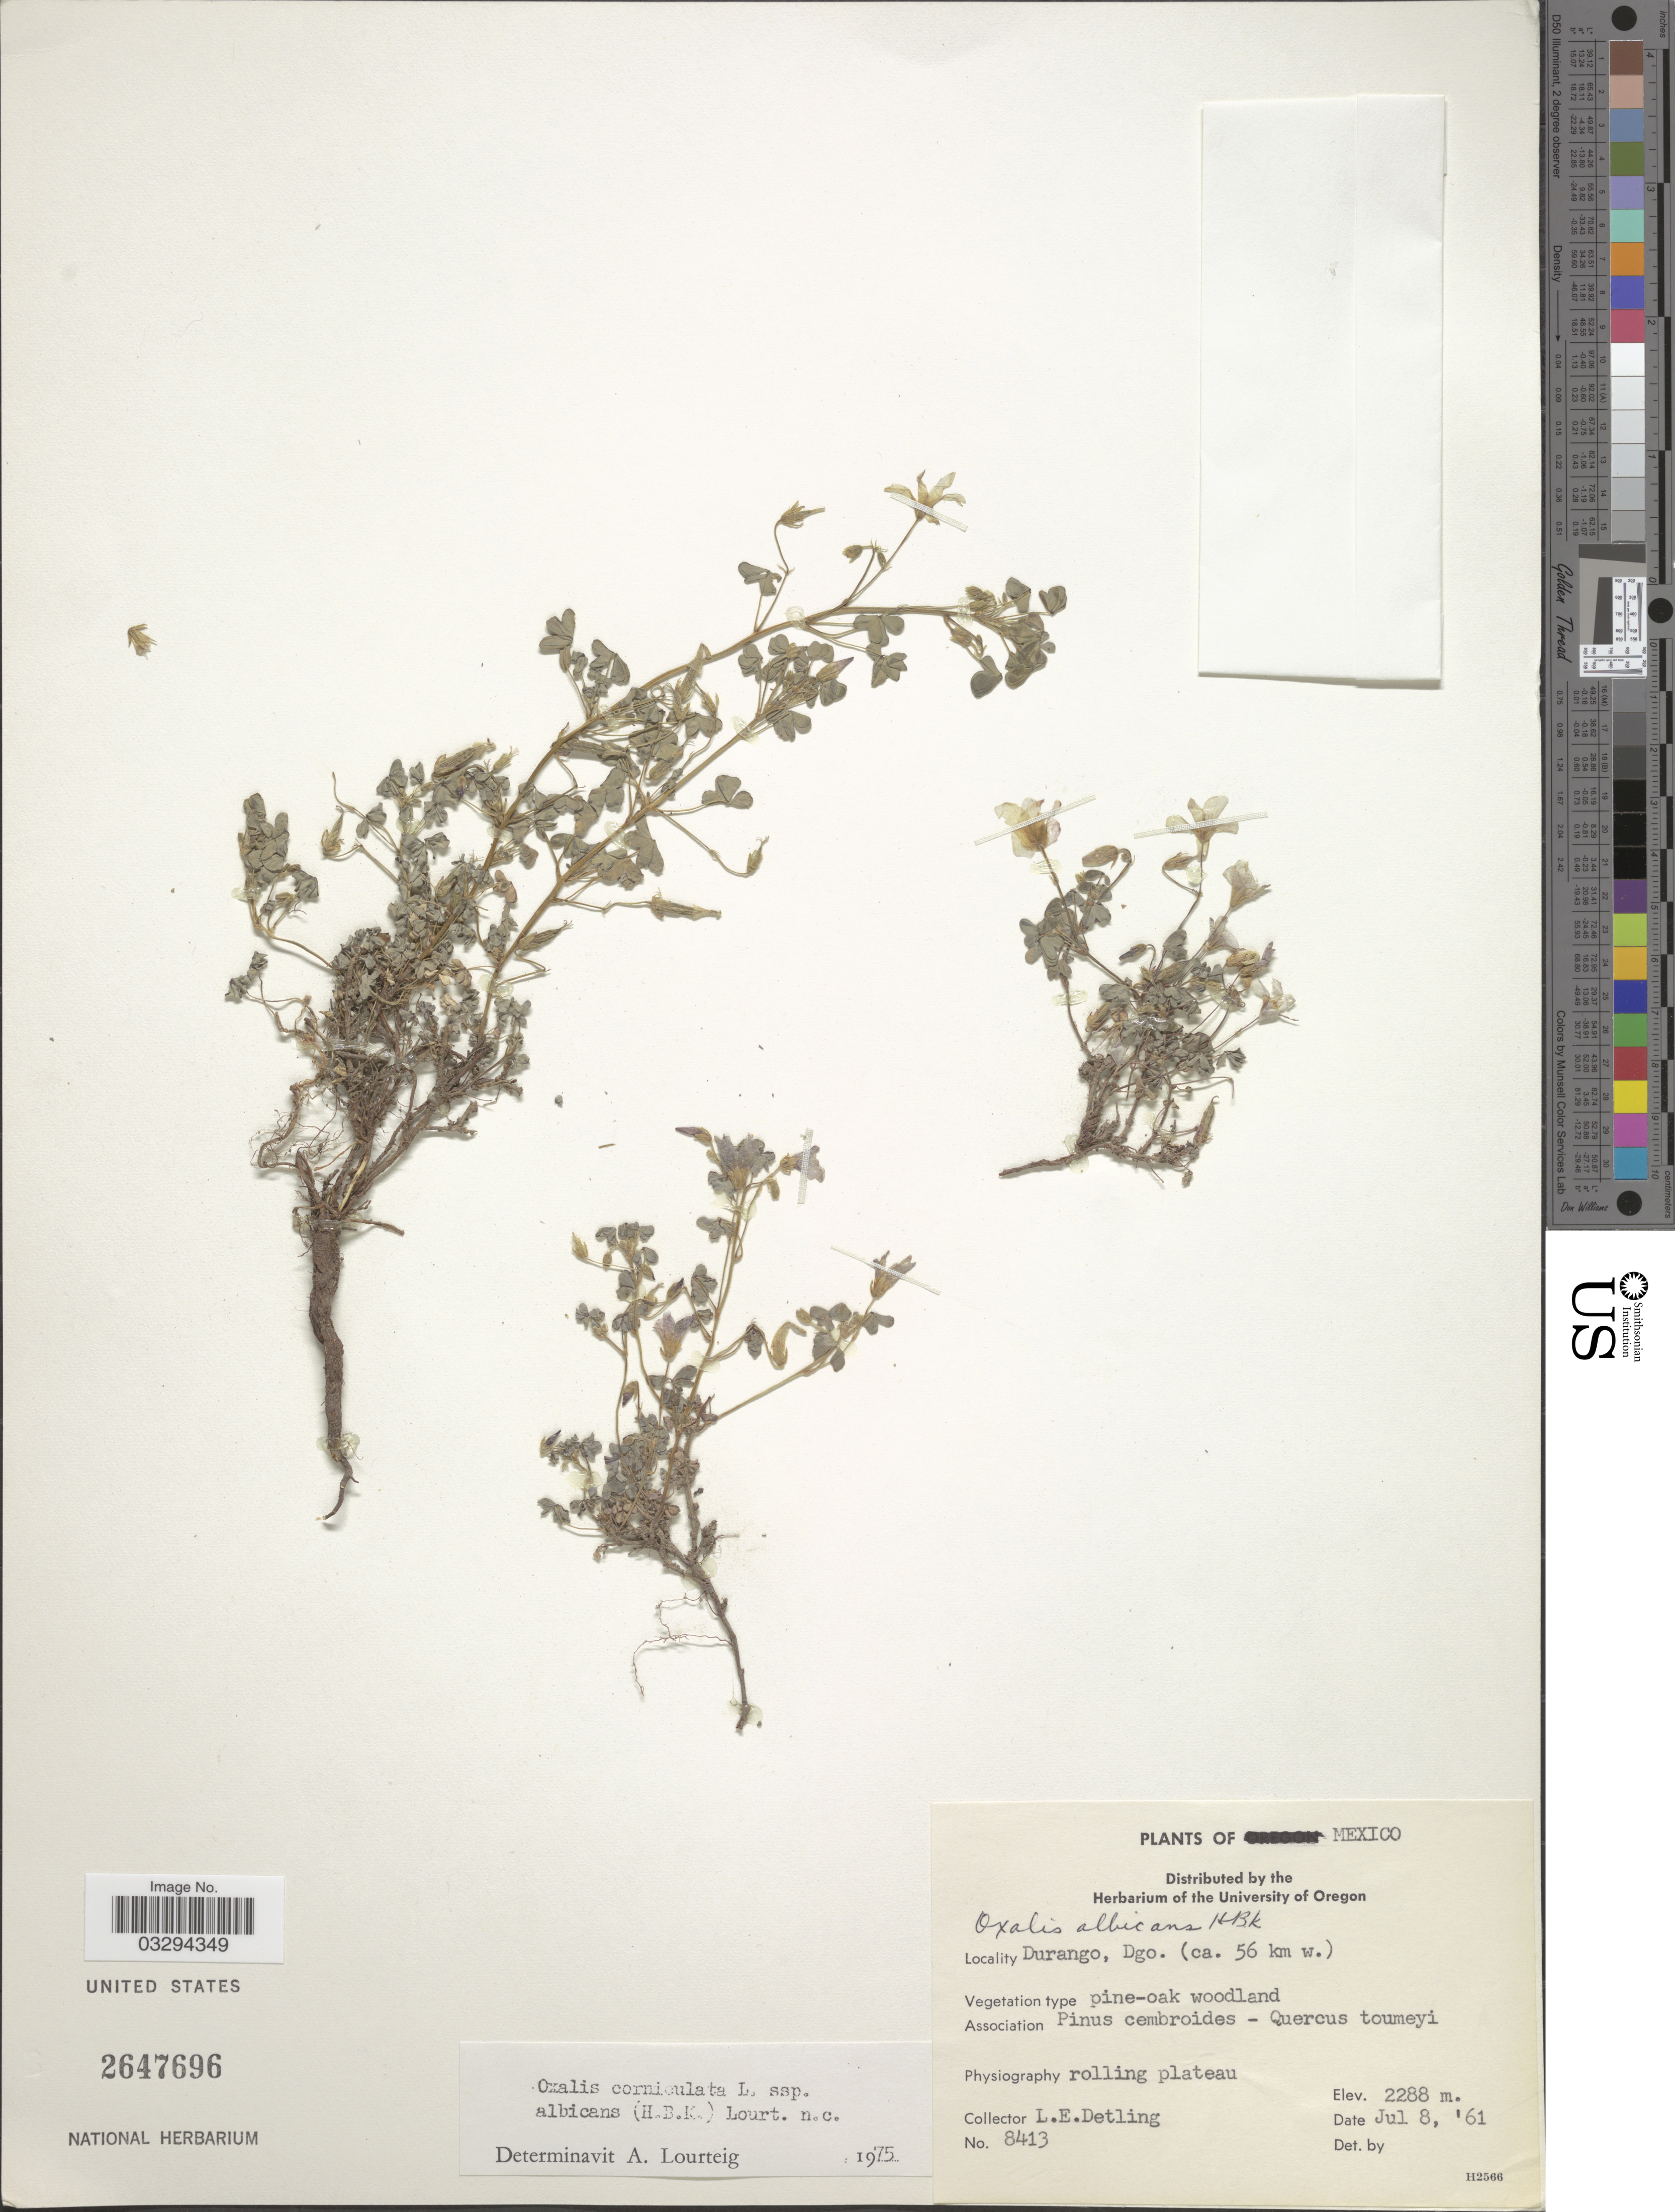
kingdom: Plantae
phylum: Tracheophyta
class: Magnoliopsida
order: Oxalidales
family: Oxalidaceae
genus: Oxalis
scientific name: Oxalis corniculata subsp. albicans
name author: (Kunth) Lourteig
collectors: L. E. Detling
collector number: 8413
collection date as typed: Transcribed d/m/y: 8/7/61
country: Mexico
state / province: Durango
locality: Dgo. (ca. 56 km w.).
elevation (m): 2288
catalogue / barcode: US 2647696